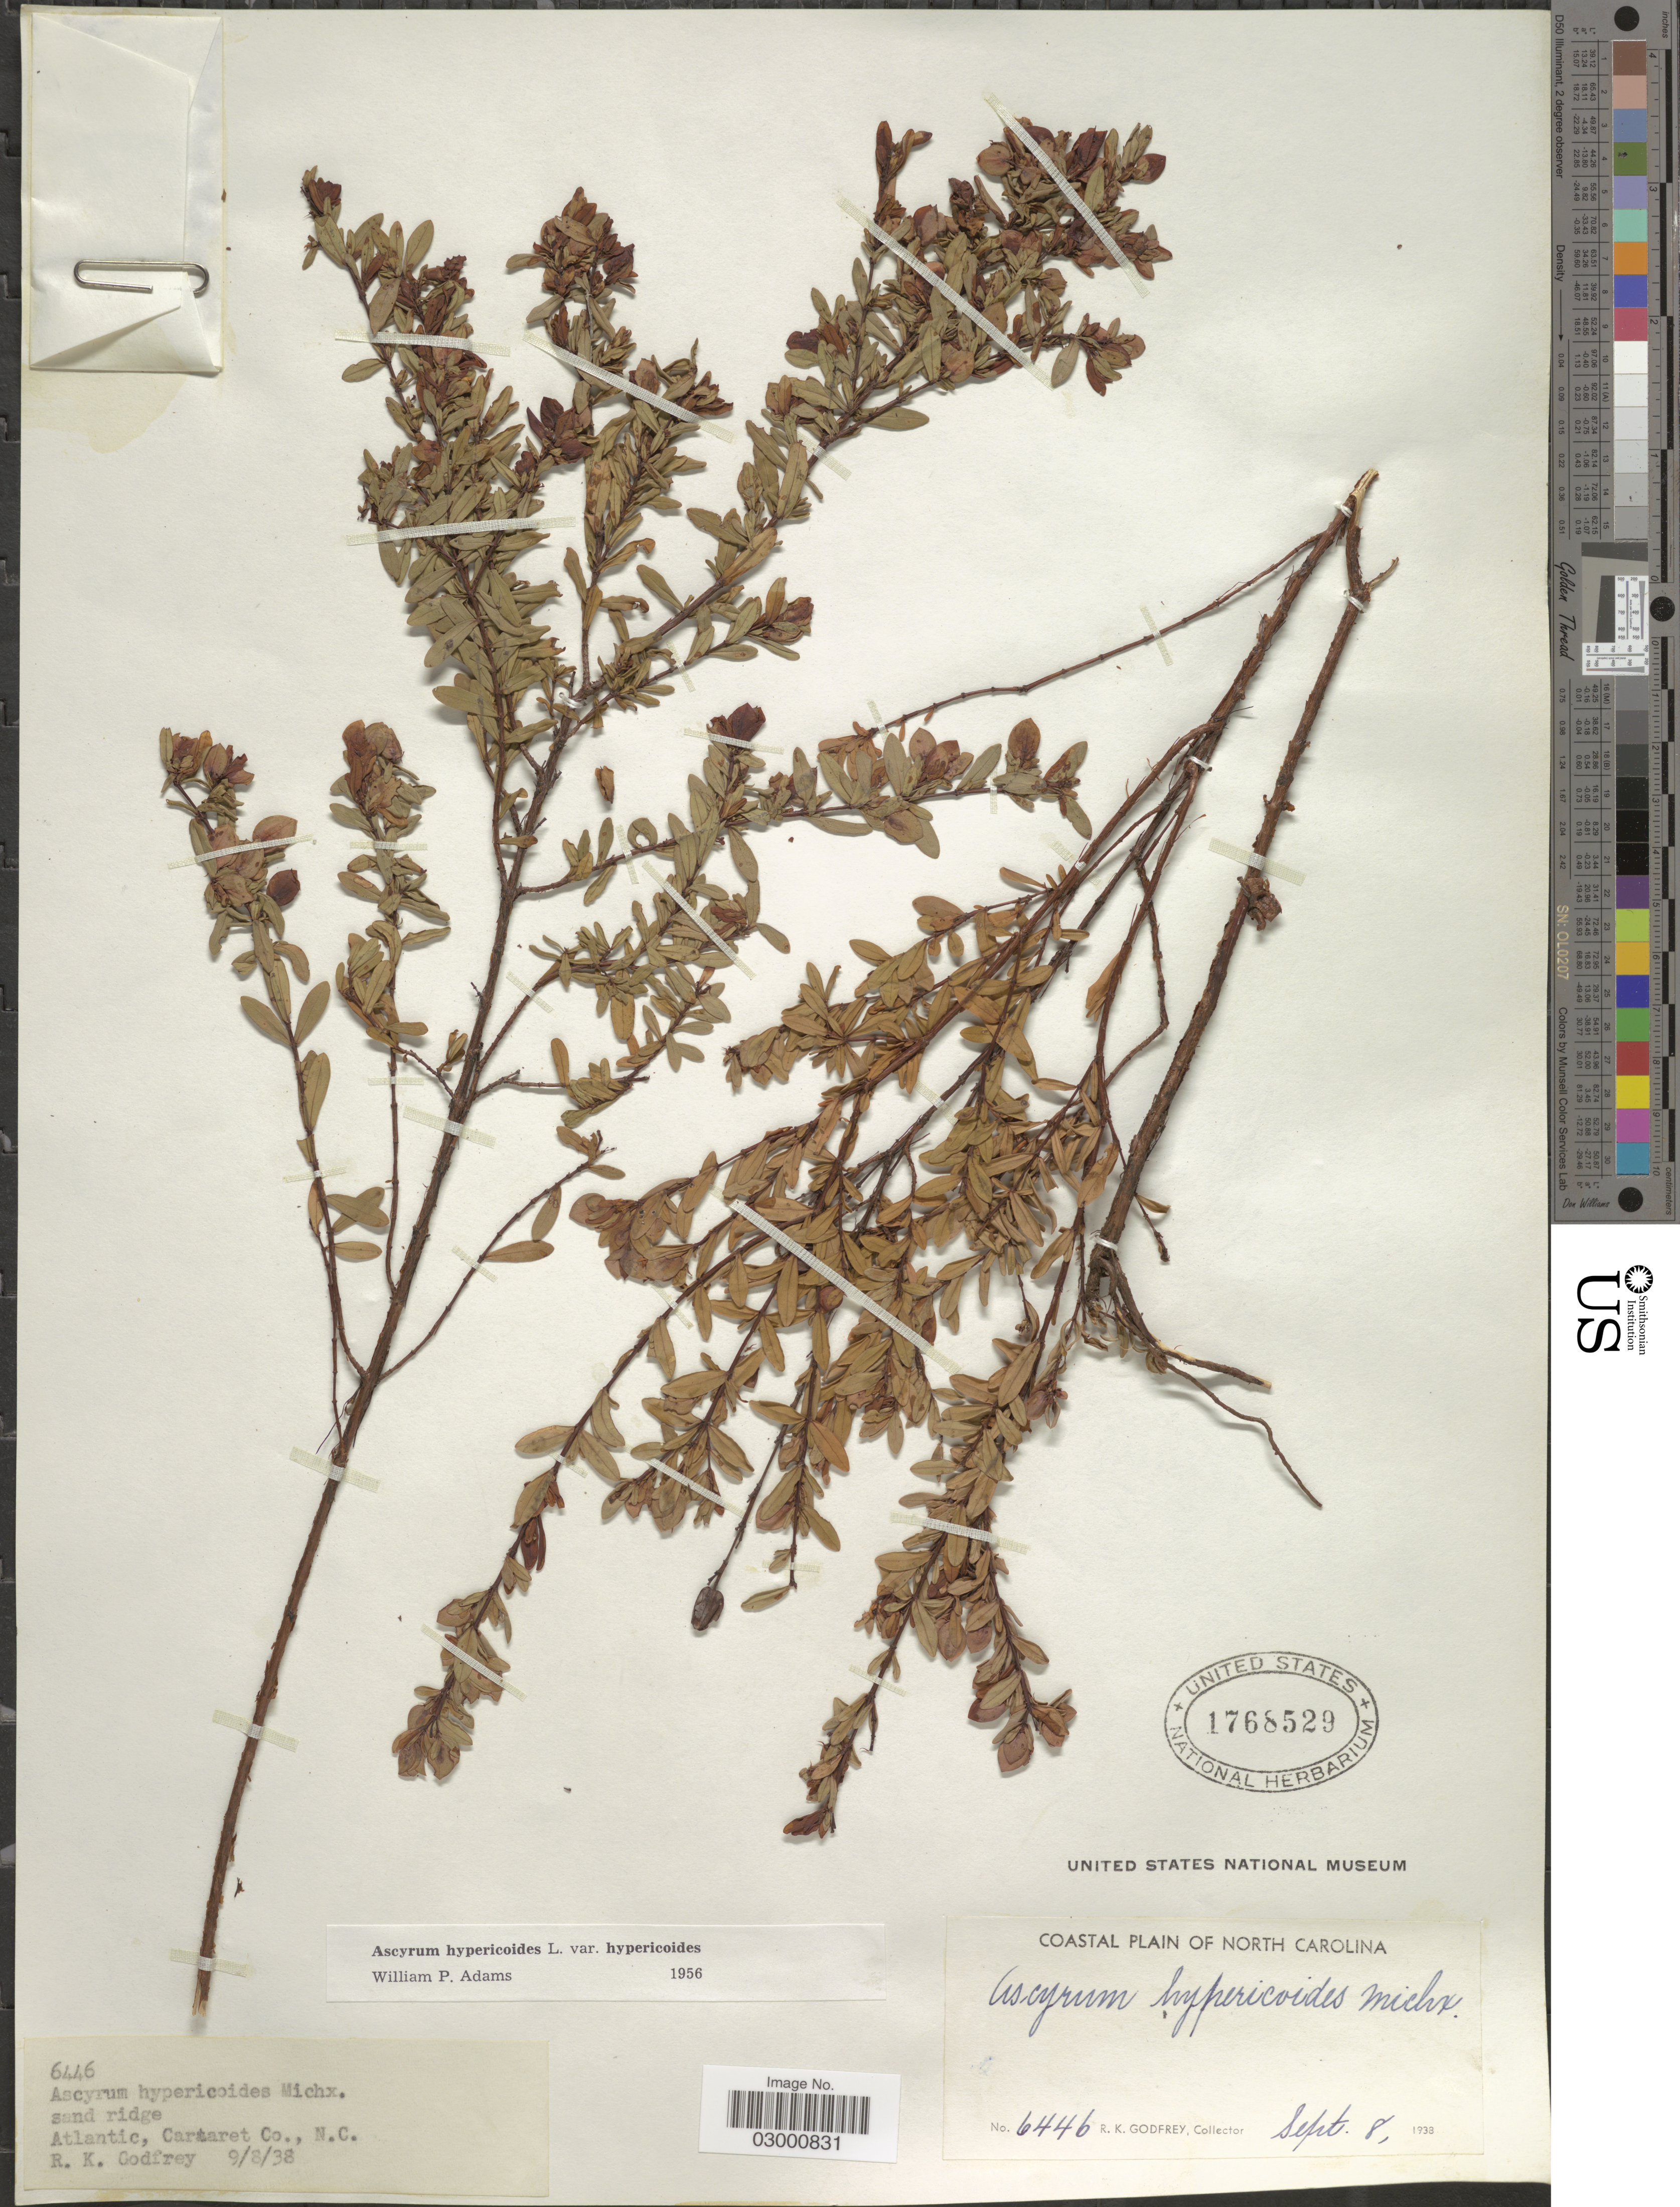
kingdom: Plantae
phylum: Tracheophyta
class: Magnoliopsida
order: Malpighiales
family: Hypericaceae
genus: Hypericum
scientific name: Hypericum hypericoides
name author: (L.) Crantz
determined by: Strong, Mark T., (BOT), Smithsonian Institution - National Museum of Natural History (UNITED STATES)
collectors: R. K. Godfrey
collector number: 6446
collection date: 1938-09-08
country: United States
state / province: North Carolina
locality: Coastal Plain of North Carolina. Atlantic, Cartaret Co.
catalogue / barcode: US 1768529